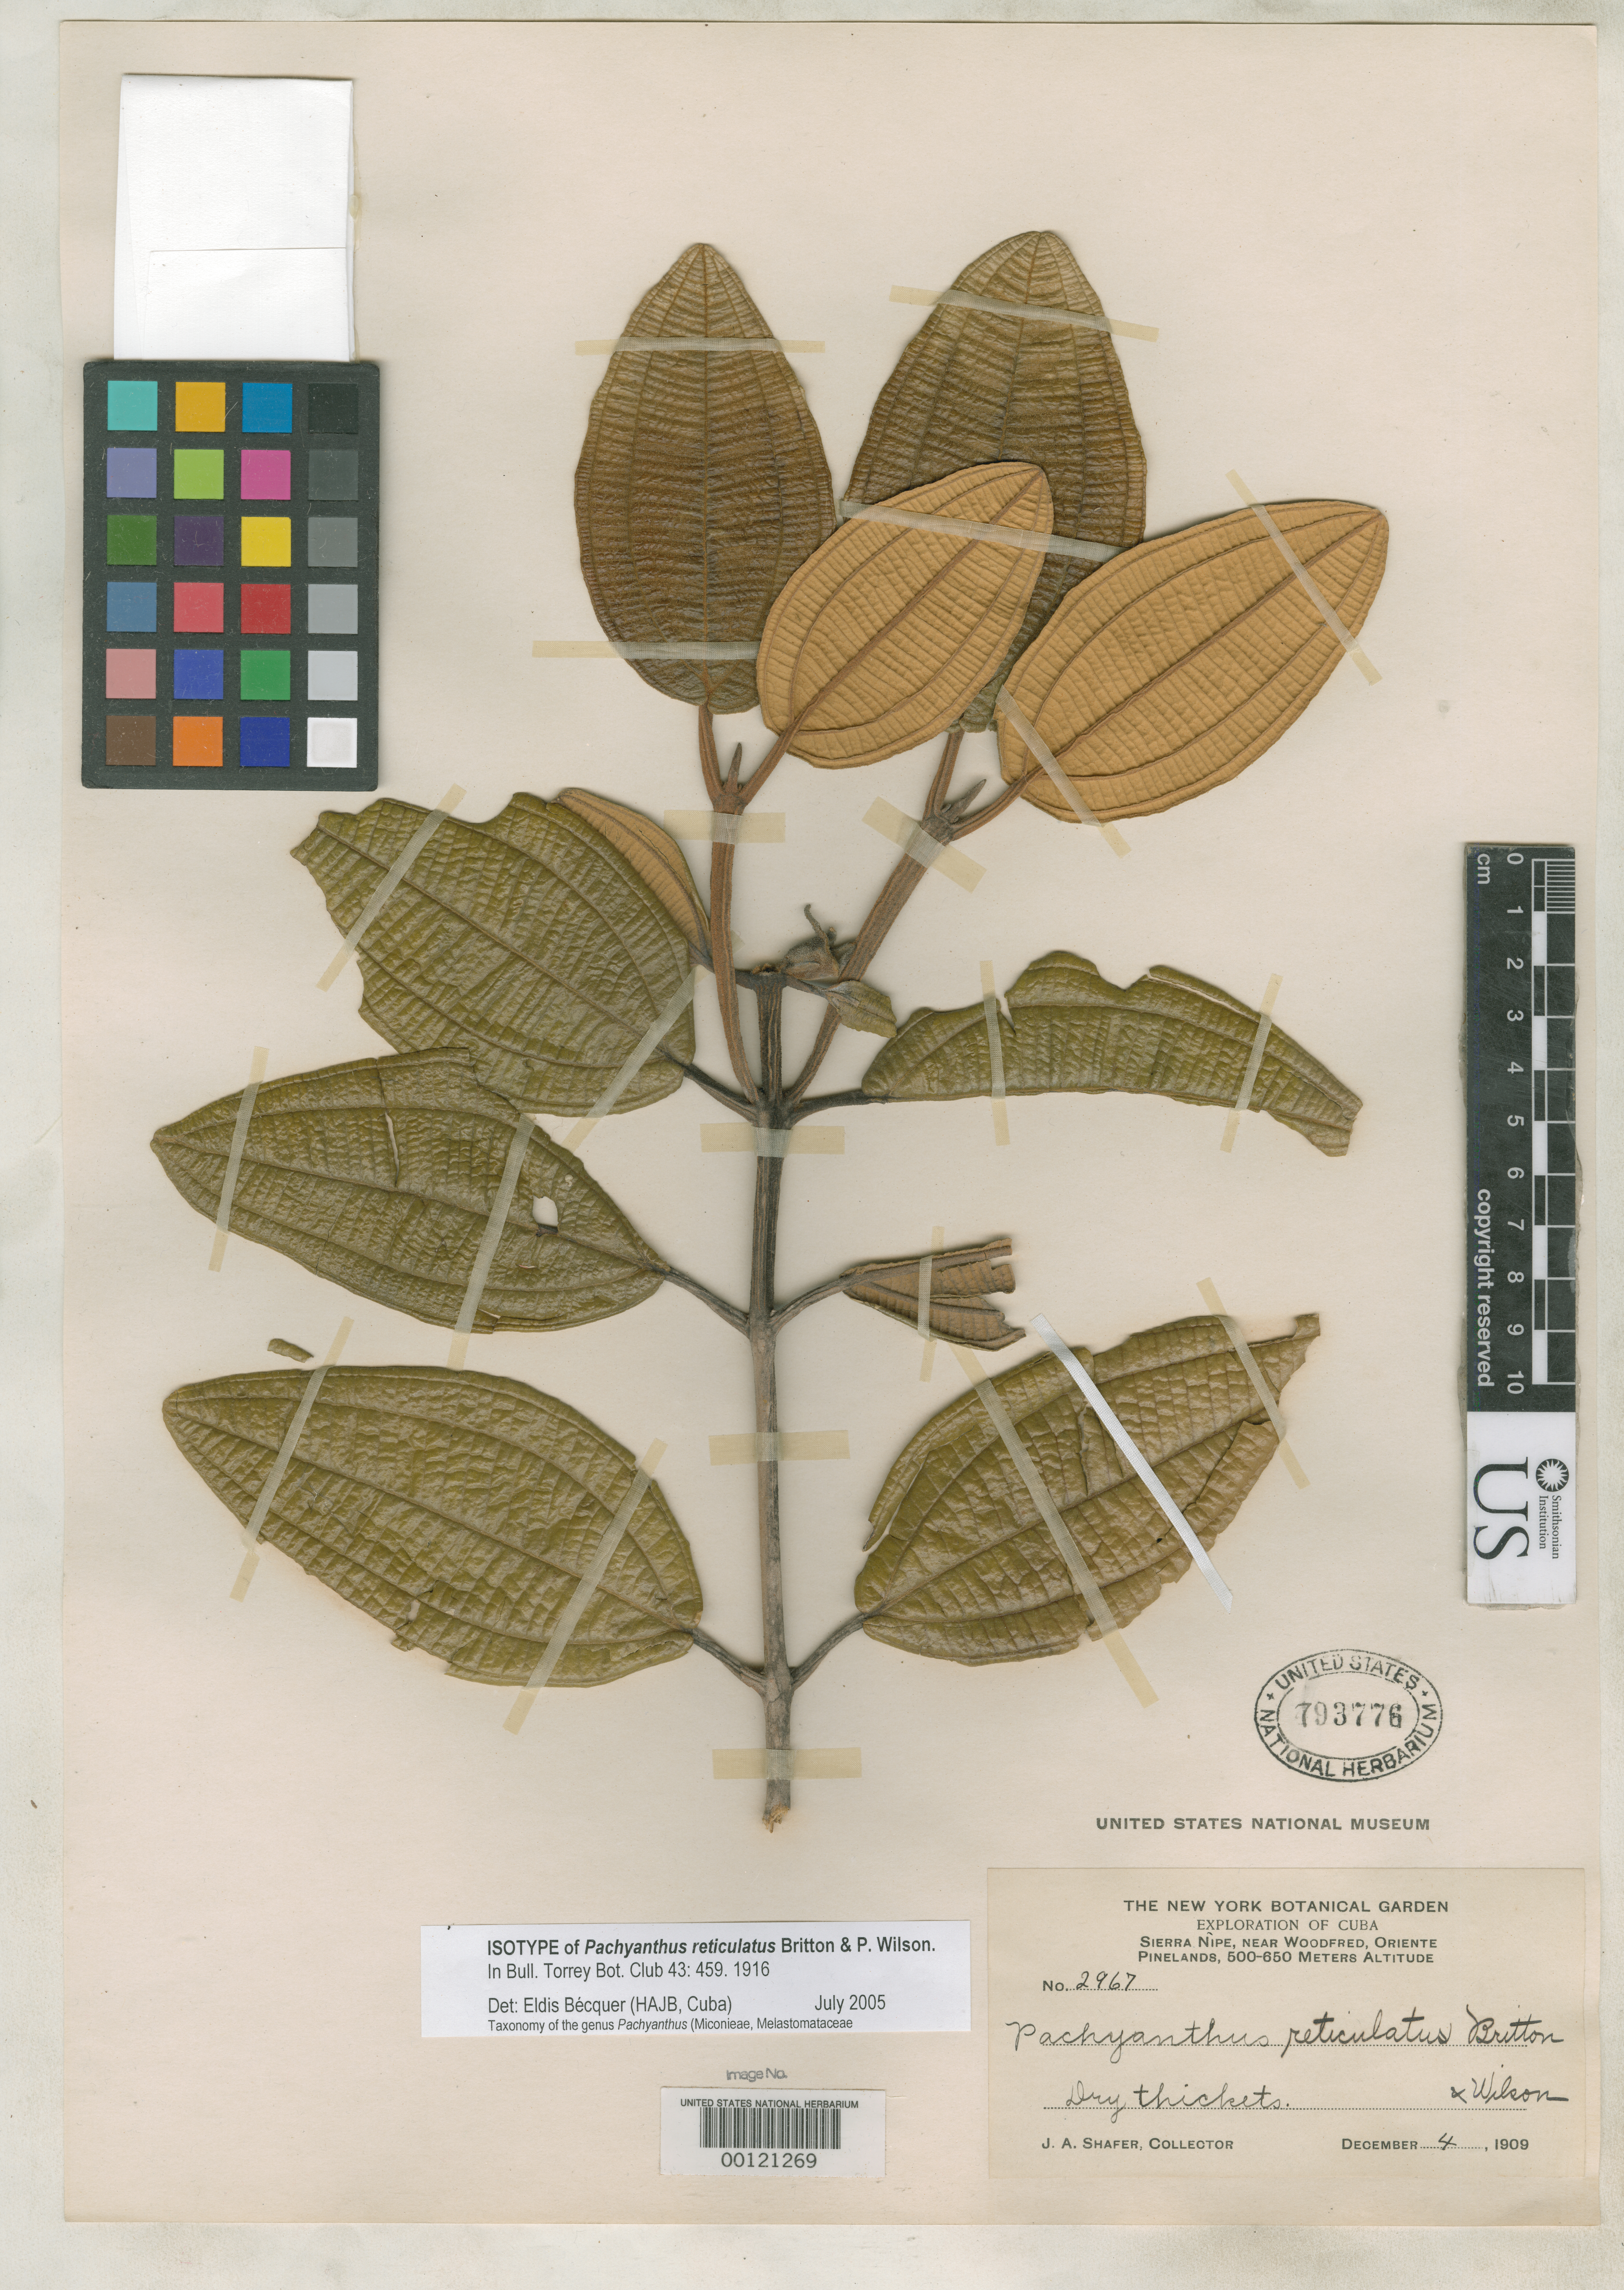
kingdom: Plantae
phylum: Tracheophyta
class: Magnoliopsida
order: Myrtales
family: Melastomataceae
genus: Pachyanthus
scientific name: Pachyanthus reticulatus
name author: Britton & P. Wilson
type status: Isotype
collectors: J. A. Shafer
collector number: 2967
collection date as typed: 04 Dec 1909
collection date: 1909-12-04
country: Cuba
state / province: Oriente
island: Greater Antilles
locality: Sierra Nipe, near Woodfred.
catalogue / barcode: US 793776